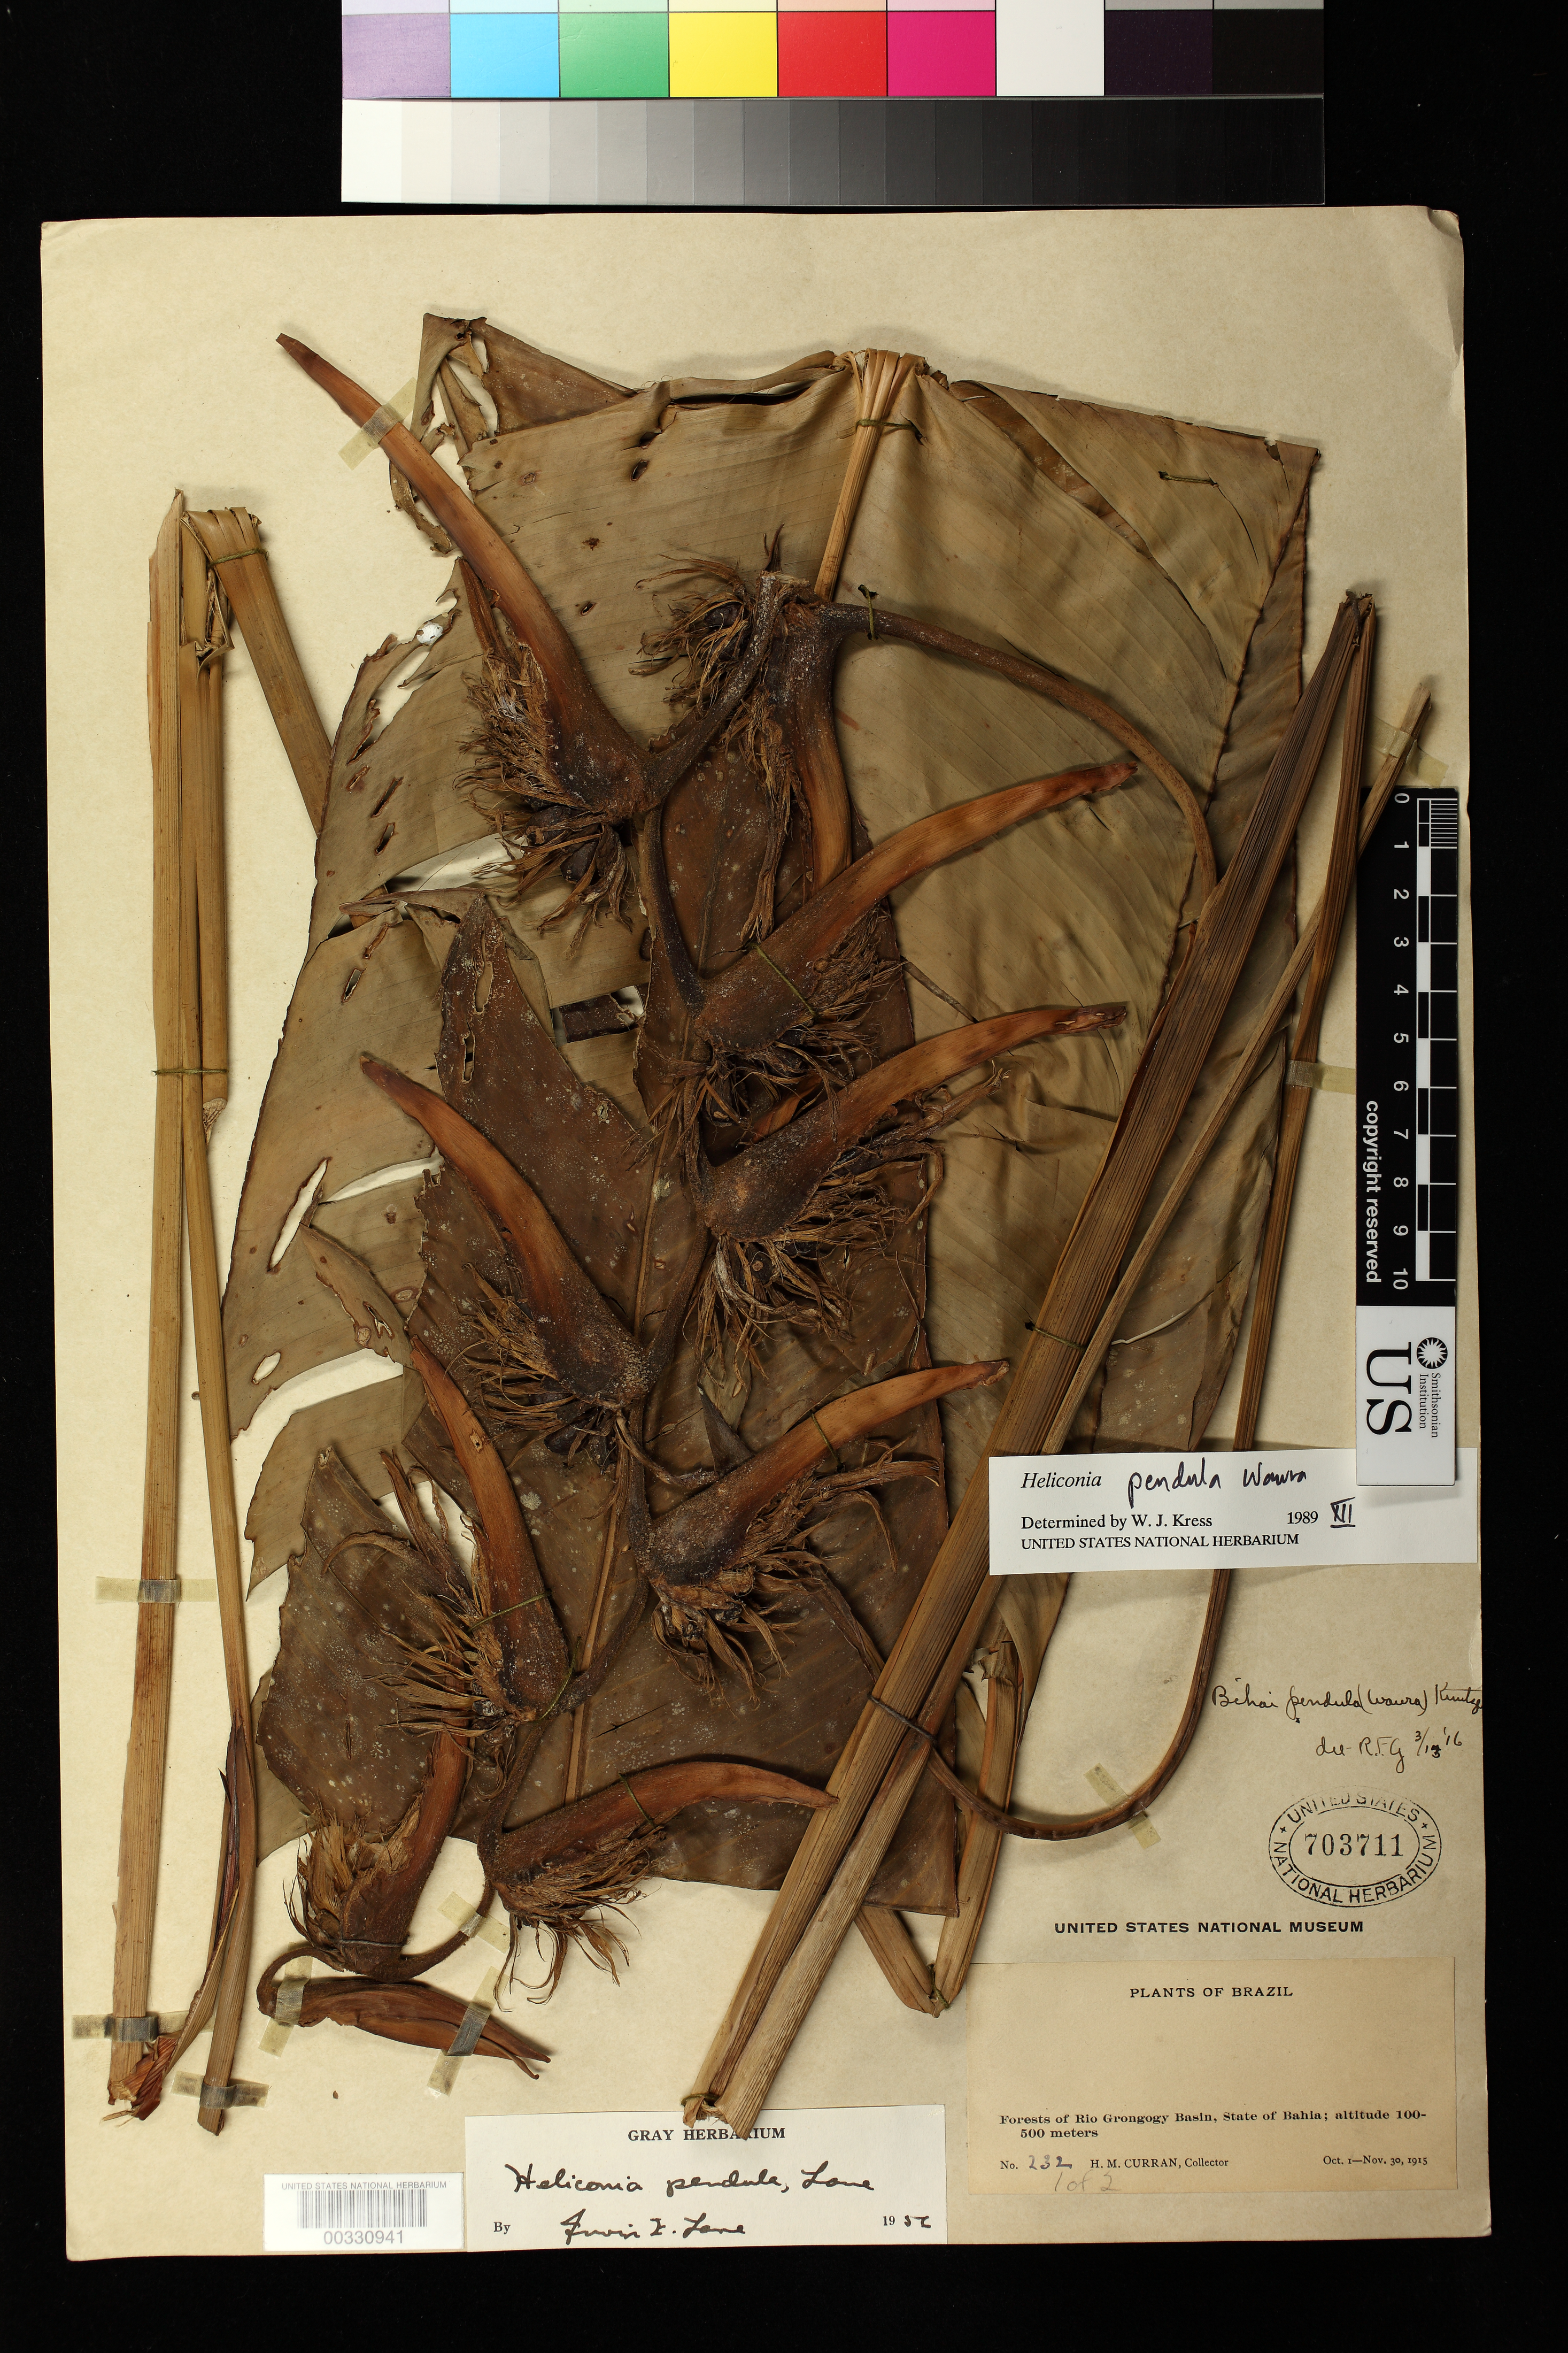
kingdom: Plantae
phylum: Tracheophyta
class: Liliopsida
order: Zingiberales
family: Heliconiaceae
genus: Heliconia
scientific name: Heliconia pendula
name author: Wawra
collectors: H. M. Curran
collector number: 232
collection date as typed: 01 Oct 1915 to 30 Nov 1915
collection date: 1915-10-01/1915-11-30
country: Brazil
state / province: Bahia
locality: Forests of Rio Grongogy basin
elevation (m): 100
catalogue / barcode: US 703711